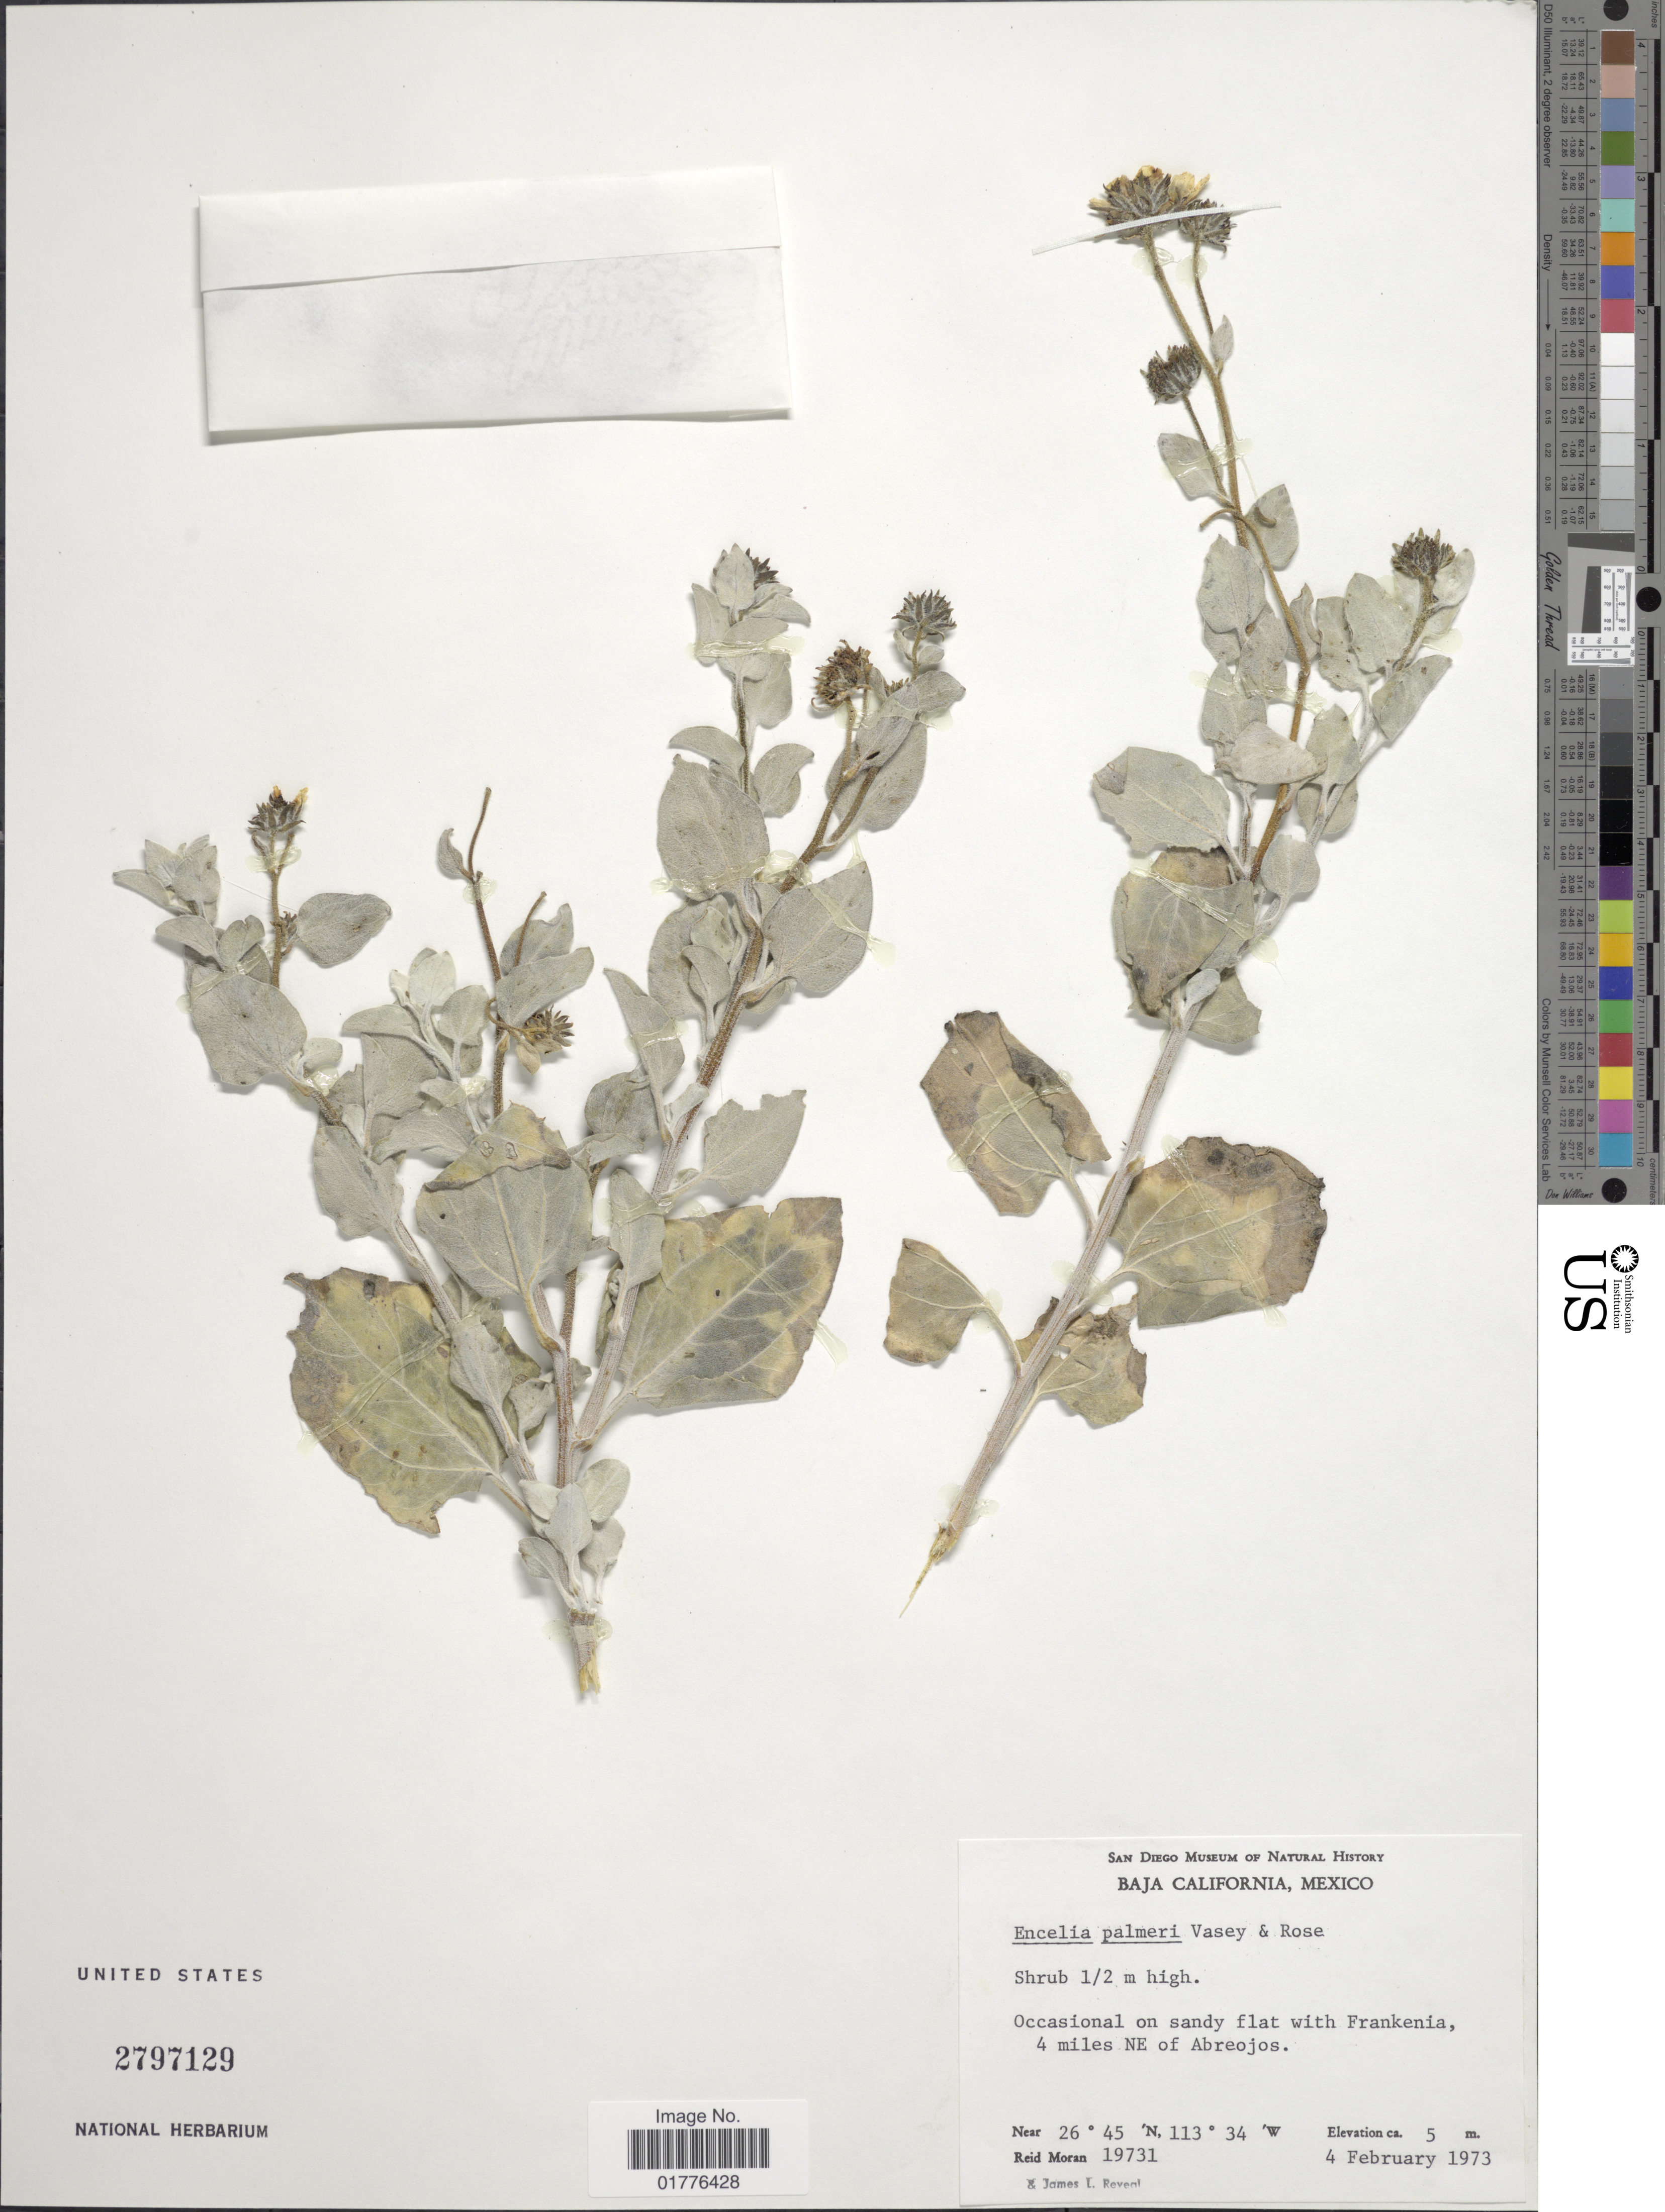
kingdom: Plantae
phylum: Tracheophyta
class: Magnoliopsida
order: Asterales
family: Asteraceae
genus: Encelia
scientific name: Encelia palmeri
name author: Vasey & Rose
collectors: R. V. Moran & J. L. Reveal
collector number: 19731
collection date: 1973-02-04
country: Mexico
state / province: Baja California Sur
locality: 4 miles NE of Abreojos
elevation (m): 5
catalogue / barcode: US 2797129